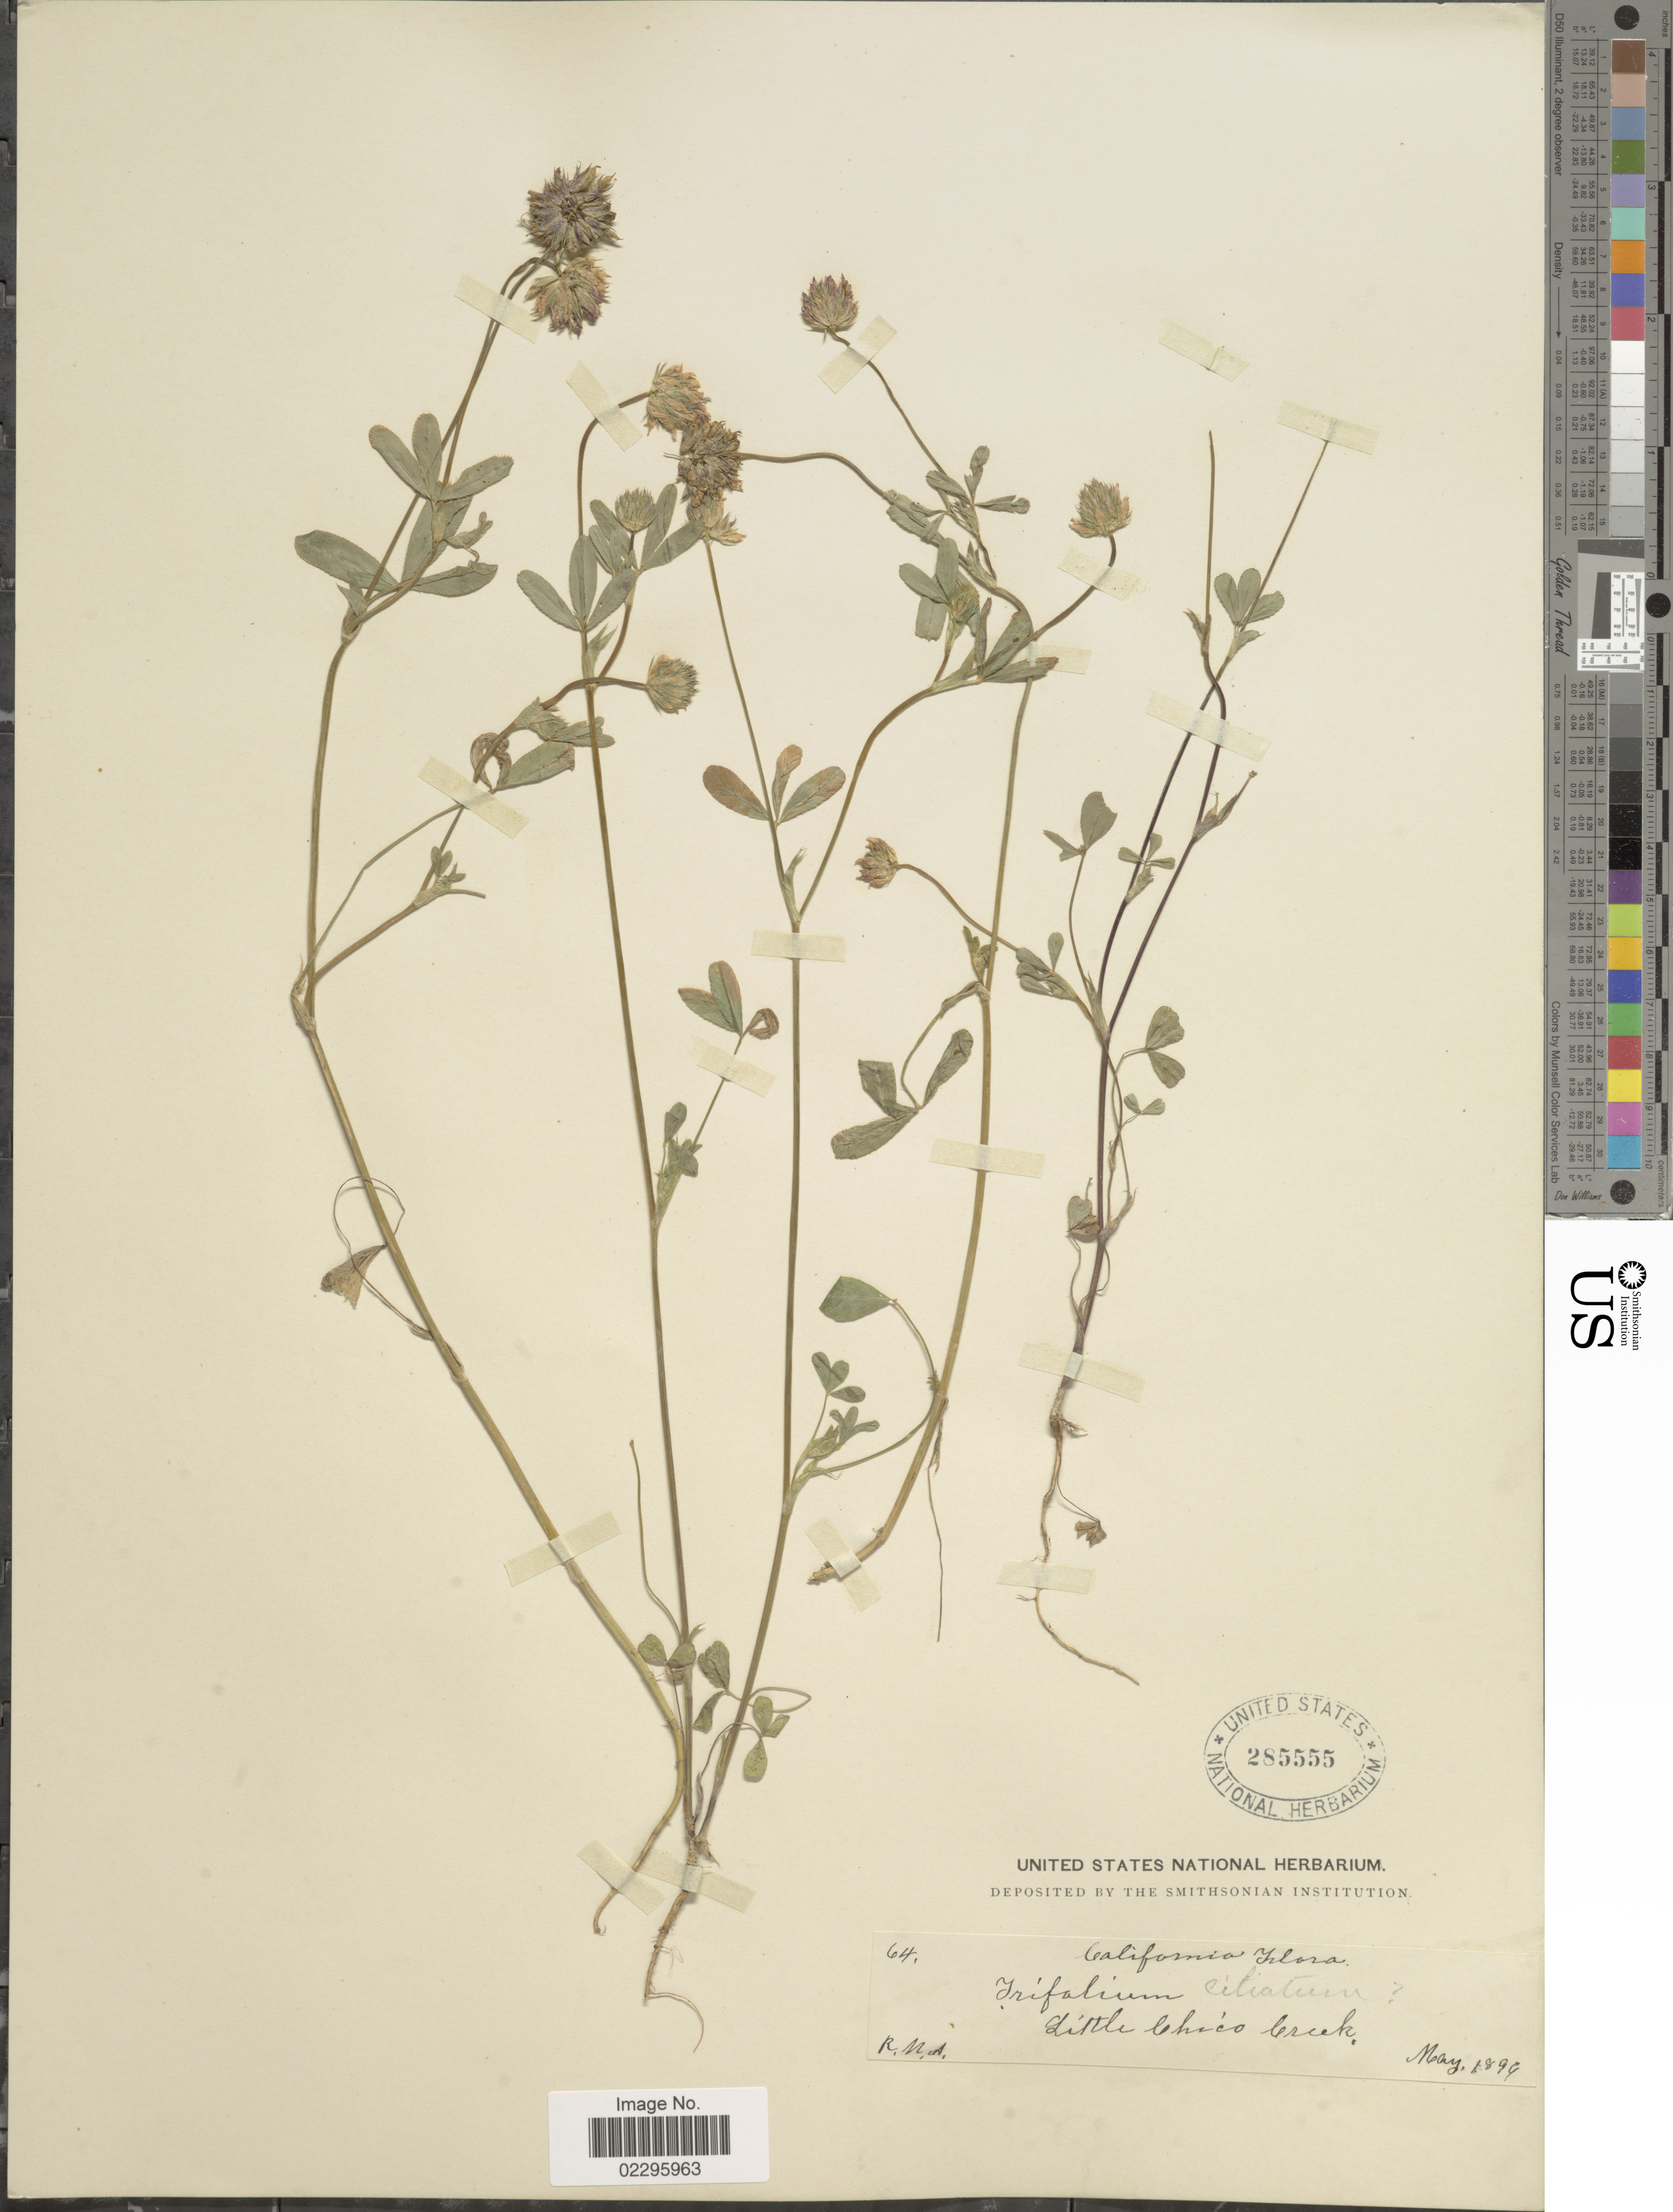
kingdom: Plantae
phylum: Tracheophyta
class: Magnoliopsida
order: Fabales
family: Fabaceae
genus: Trifolium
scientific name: Trifolium ciliolatum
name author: Benth.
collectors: R. M. A.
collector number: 64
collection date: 1894-05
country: United States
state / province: California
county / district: Butte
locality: Little Chico Creek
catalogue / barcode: US 285555